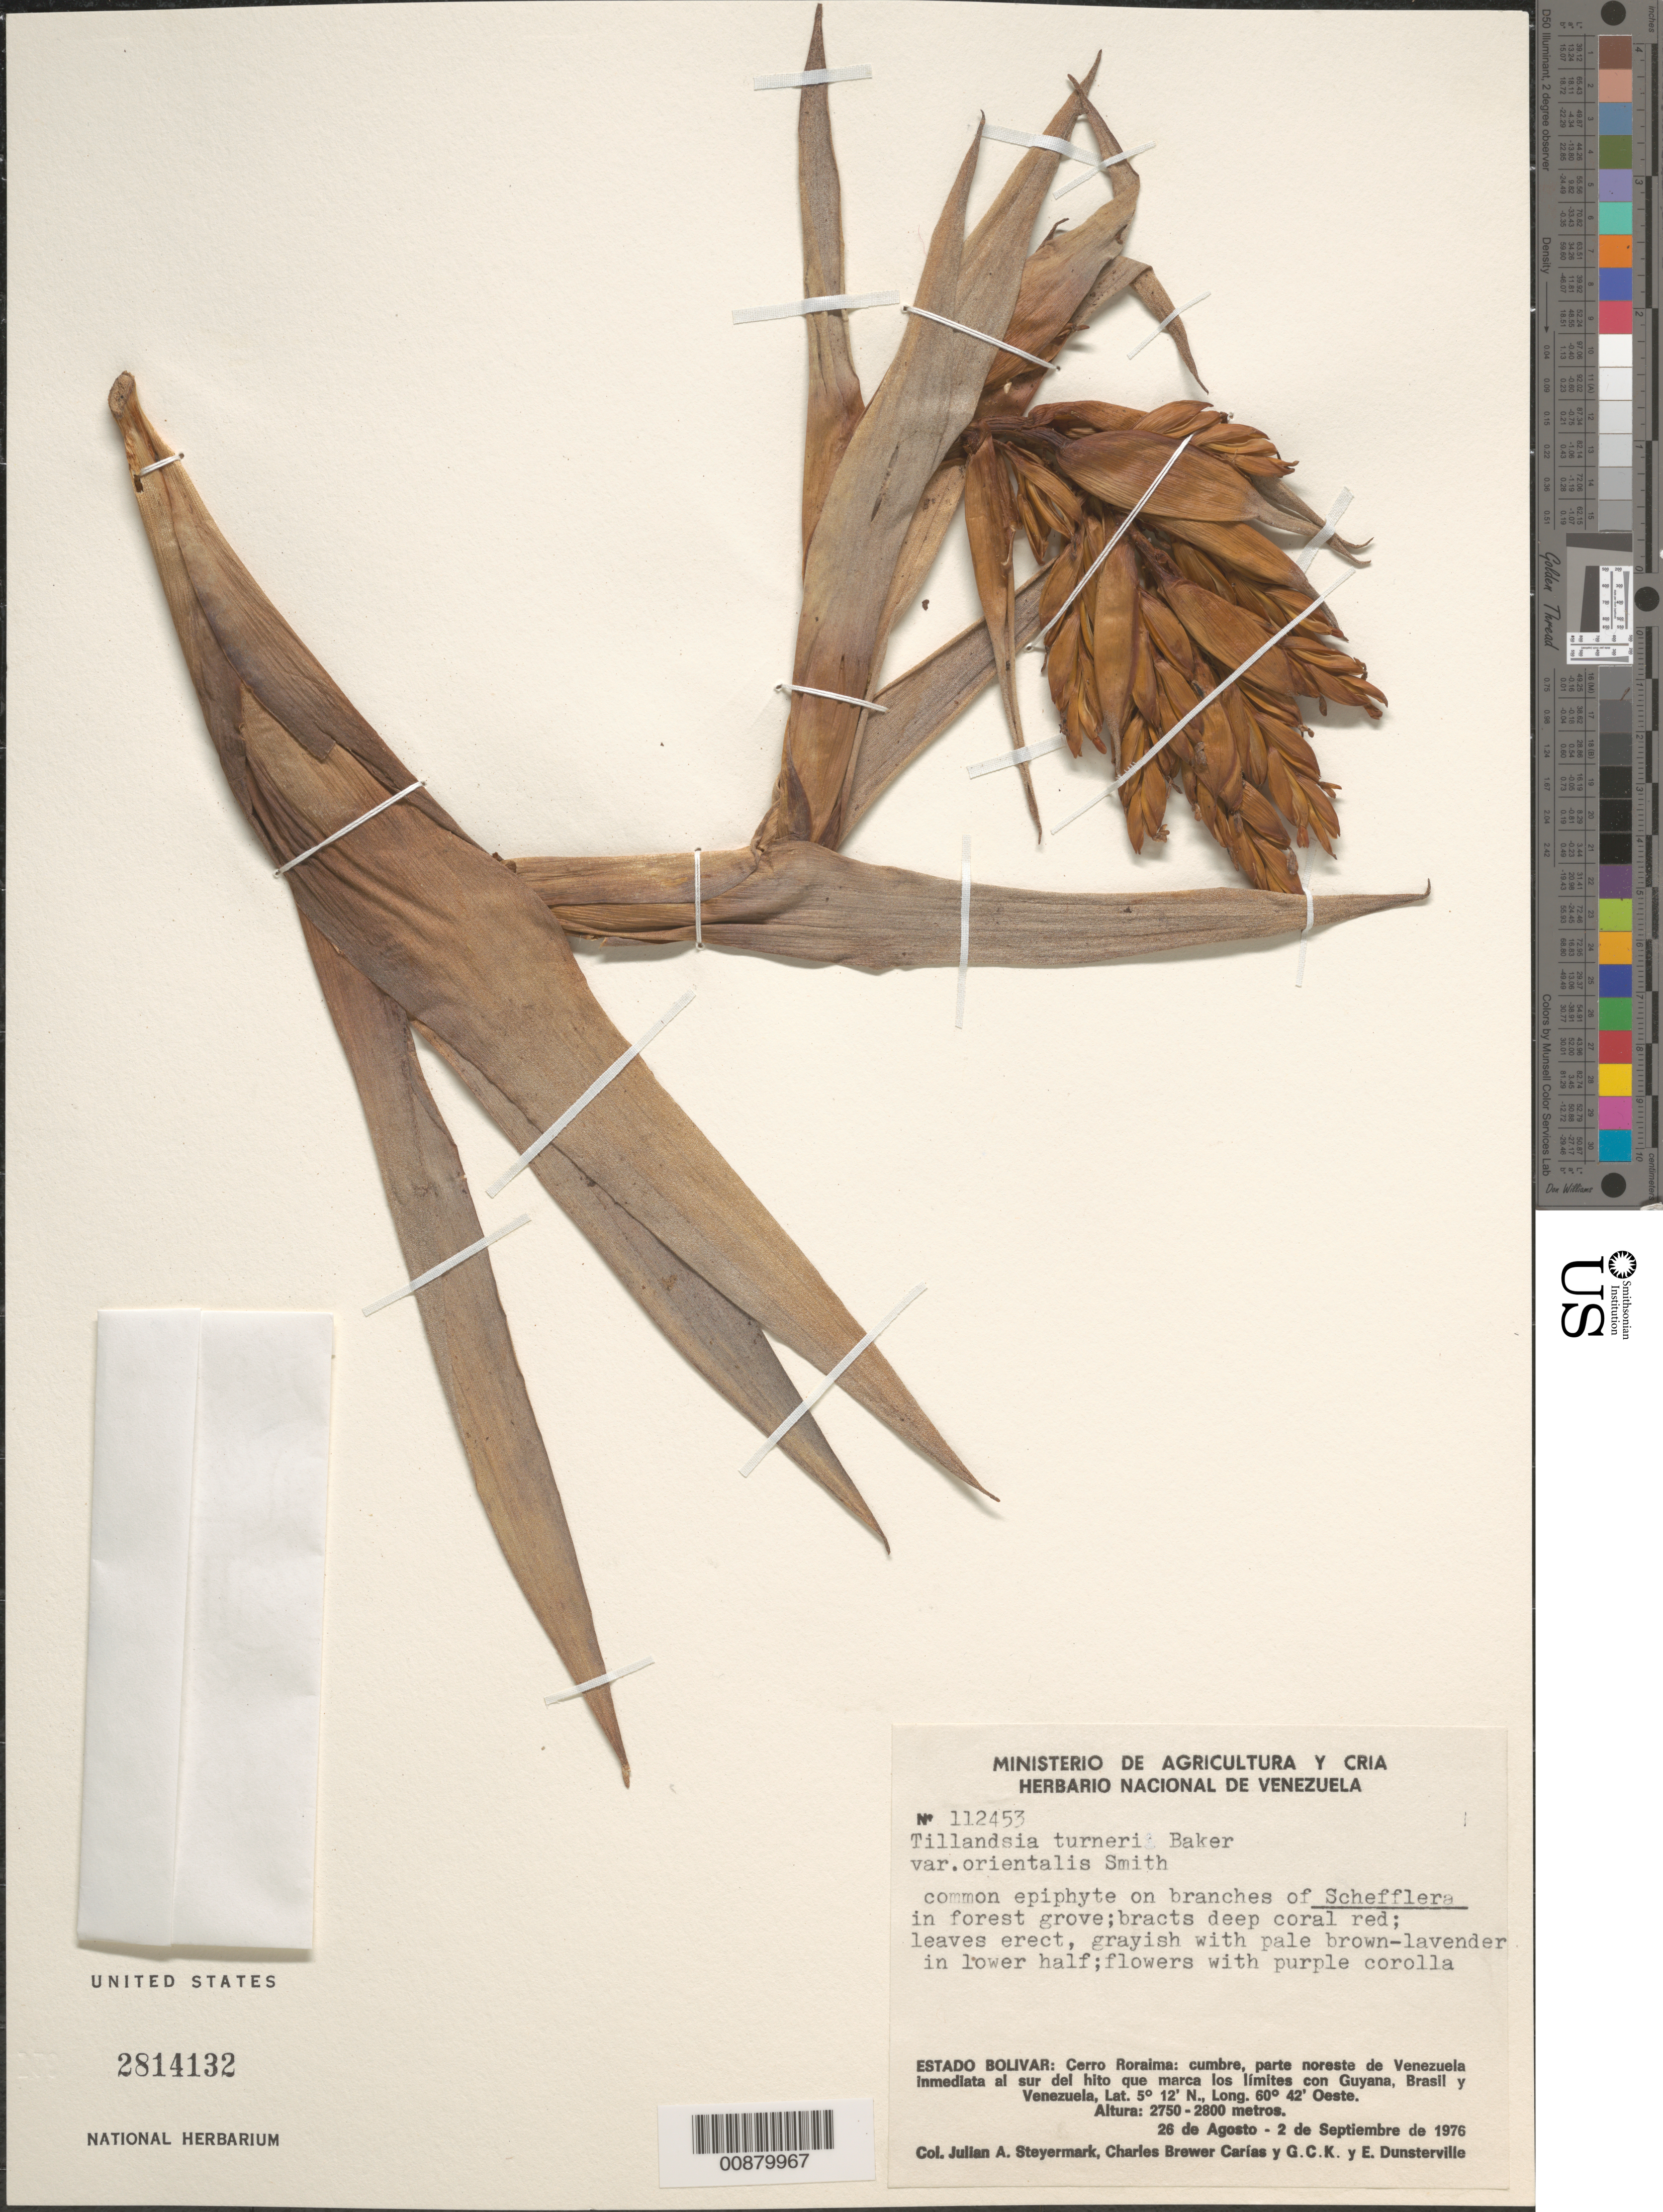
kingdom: Plantae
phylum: Tracheophyta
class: Liliopsida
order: Poales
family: Bromeliaceae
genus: Tillandsia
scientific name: Tillandsia turneri var. orientalis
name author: L.B. Sm.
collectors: J. Steyermark, C. Brewer-Carias, G. C. K. Dunsterville & E. Dunsterville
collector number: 112453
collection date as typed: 26-Aug-76 to 2-Sep-76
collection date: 1976-08-26/1976-09-02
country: Venezuela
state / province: Bolívar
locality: Cerro Roraima: parte NO de Venezuela inmediata al S del hito que marca los limites con Guyana, Brasil, y Venezuela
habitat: On branches of Schefflera in forest grove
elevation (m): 2750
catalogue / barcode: US 2814132